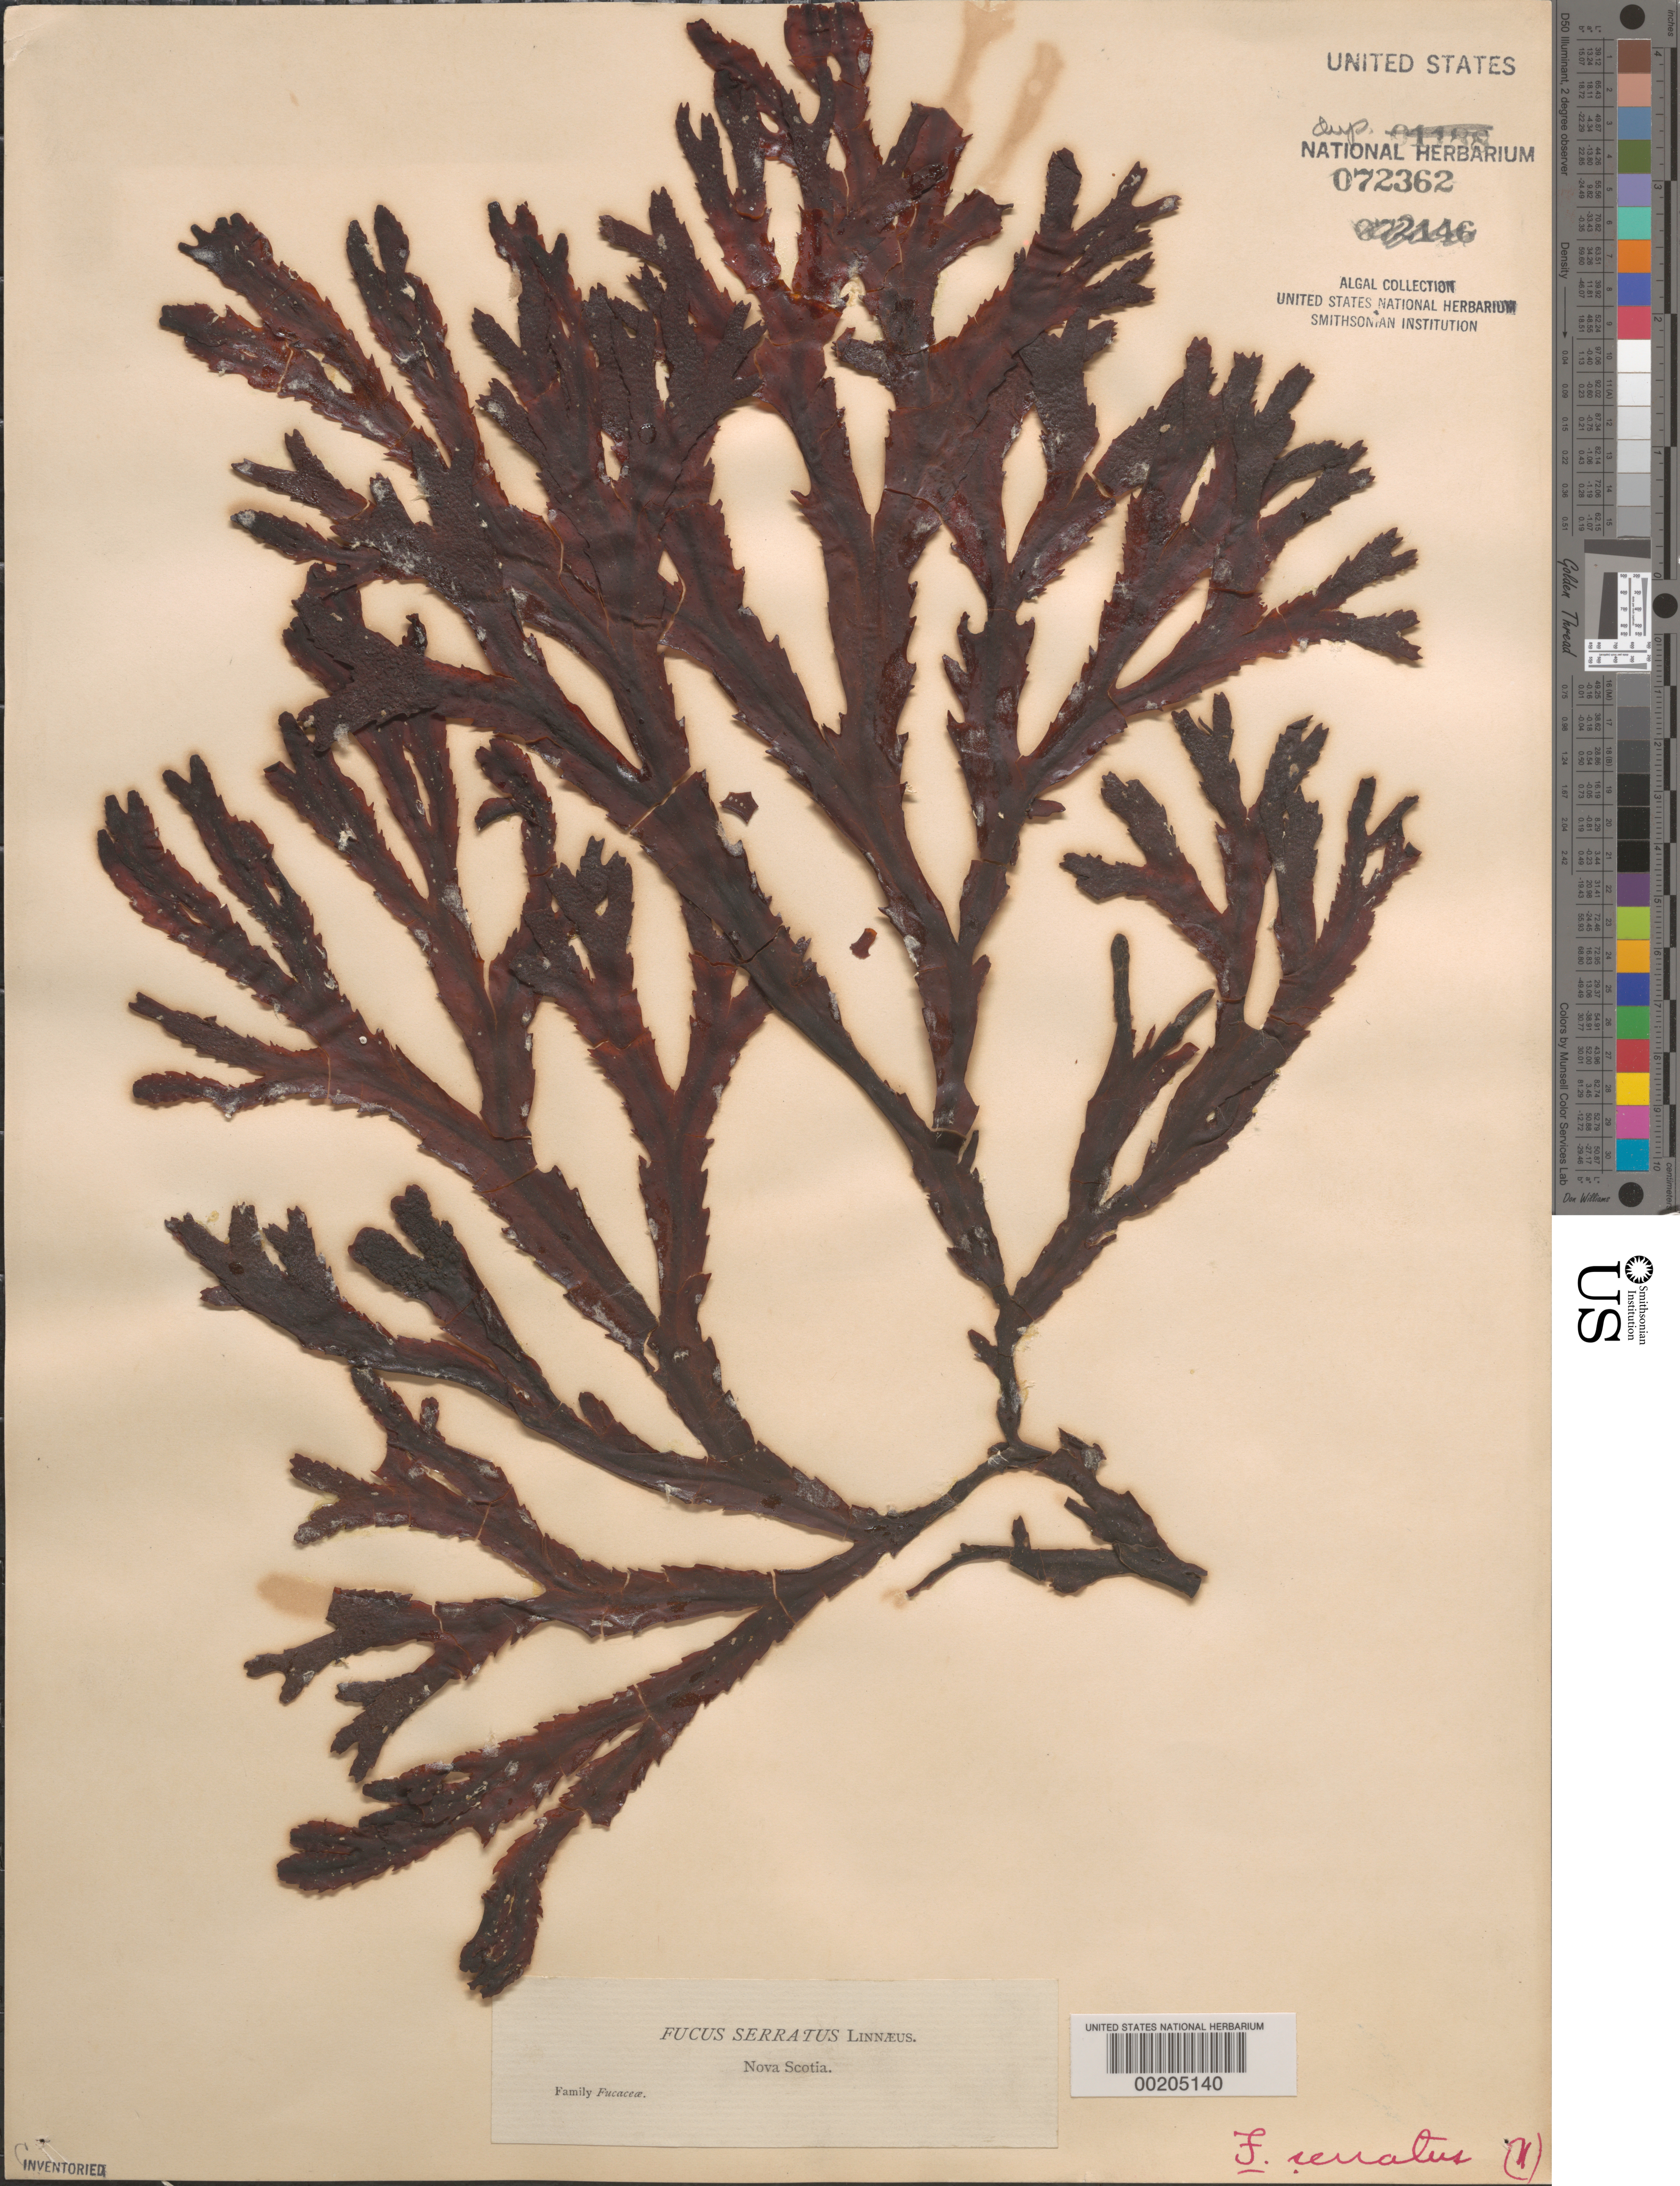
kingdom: Chromista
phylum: Ochrophyta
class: Phaeophyceae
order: Fucales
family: Fucaceae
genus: Fucus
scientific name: Fucus serratus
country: Canada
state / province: Nova Scotia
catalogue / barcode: US 72362